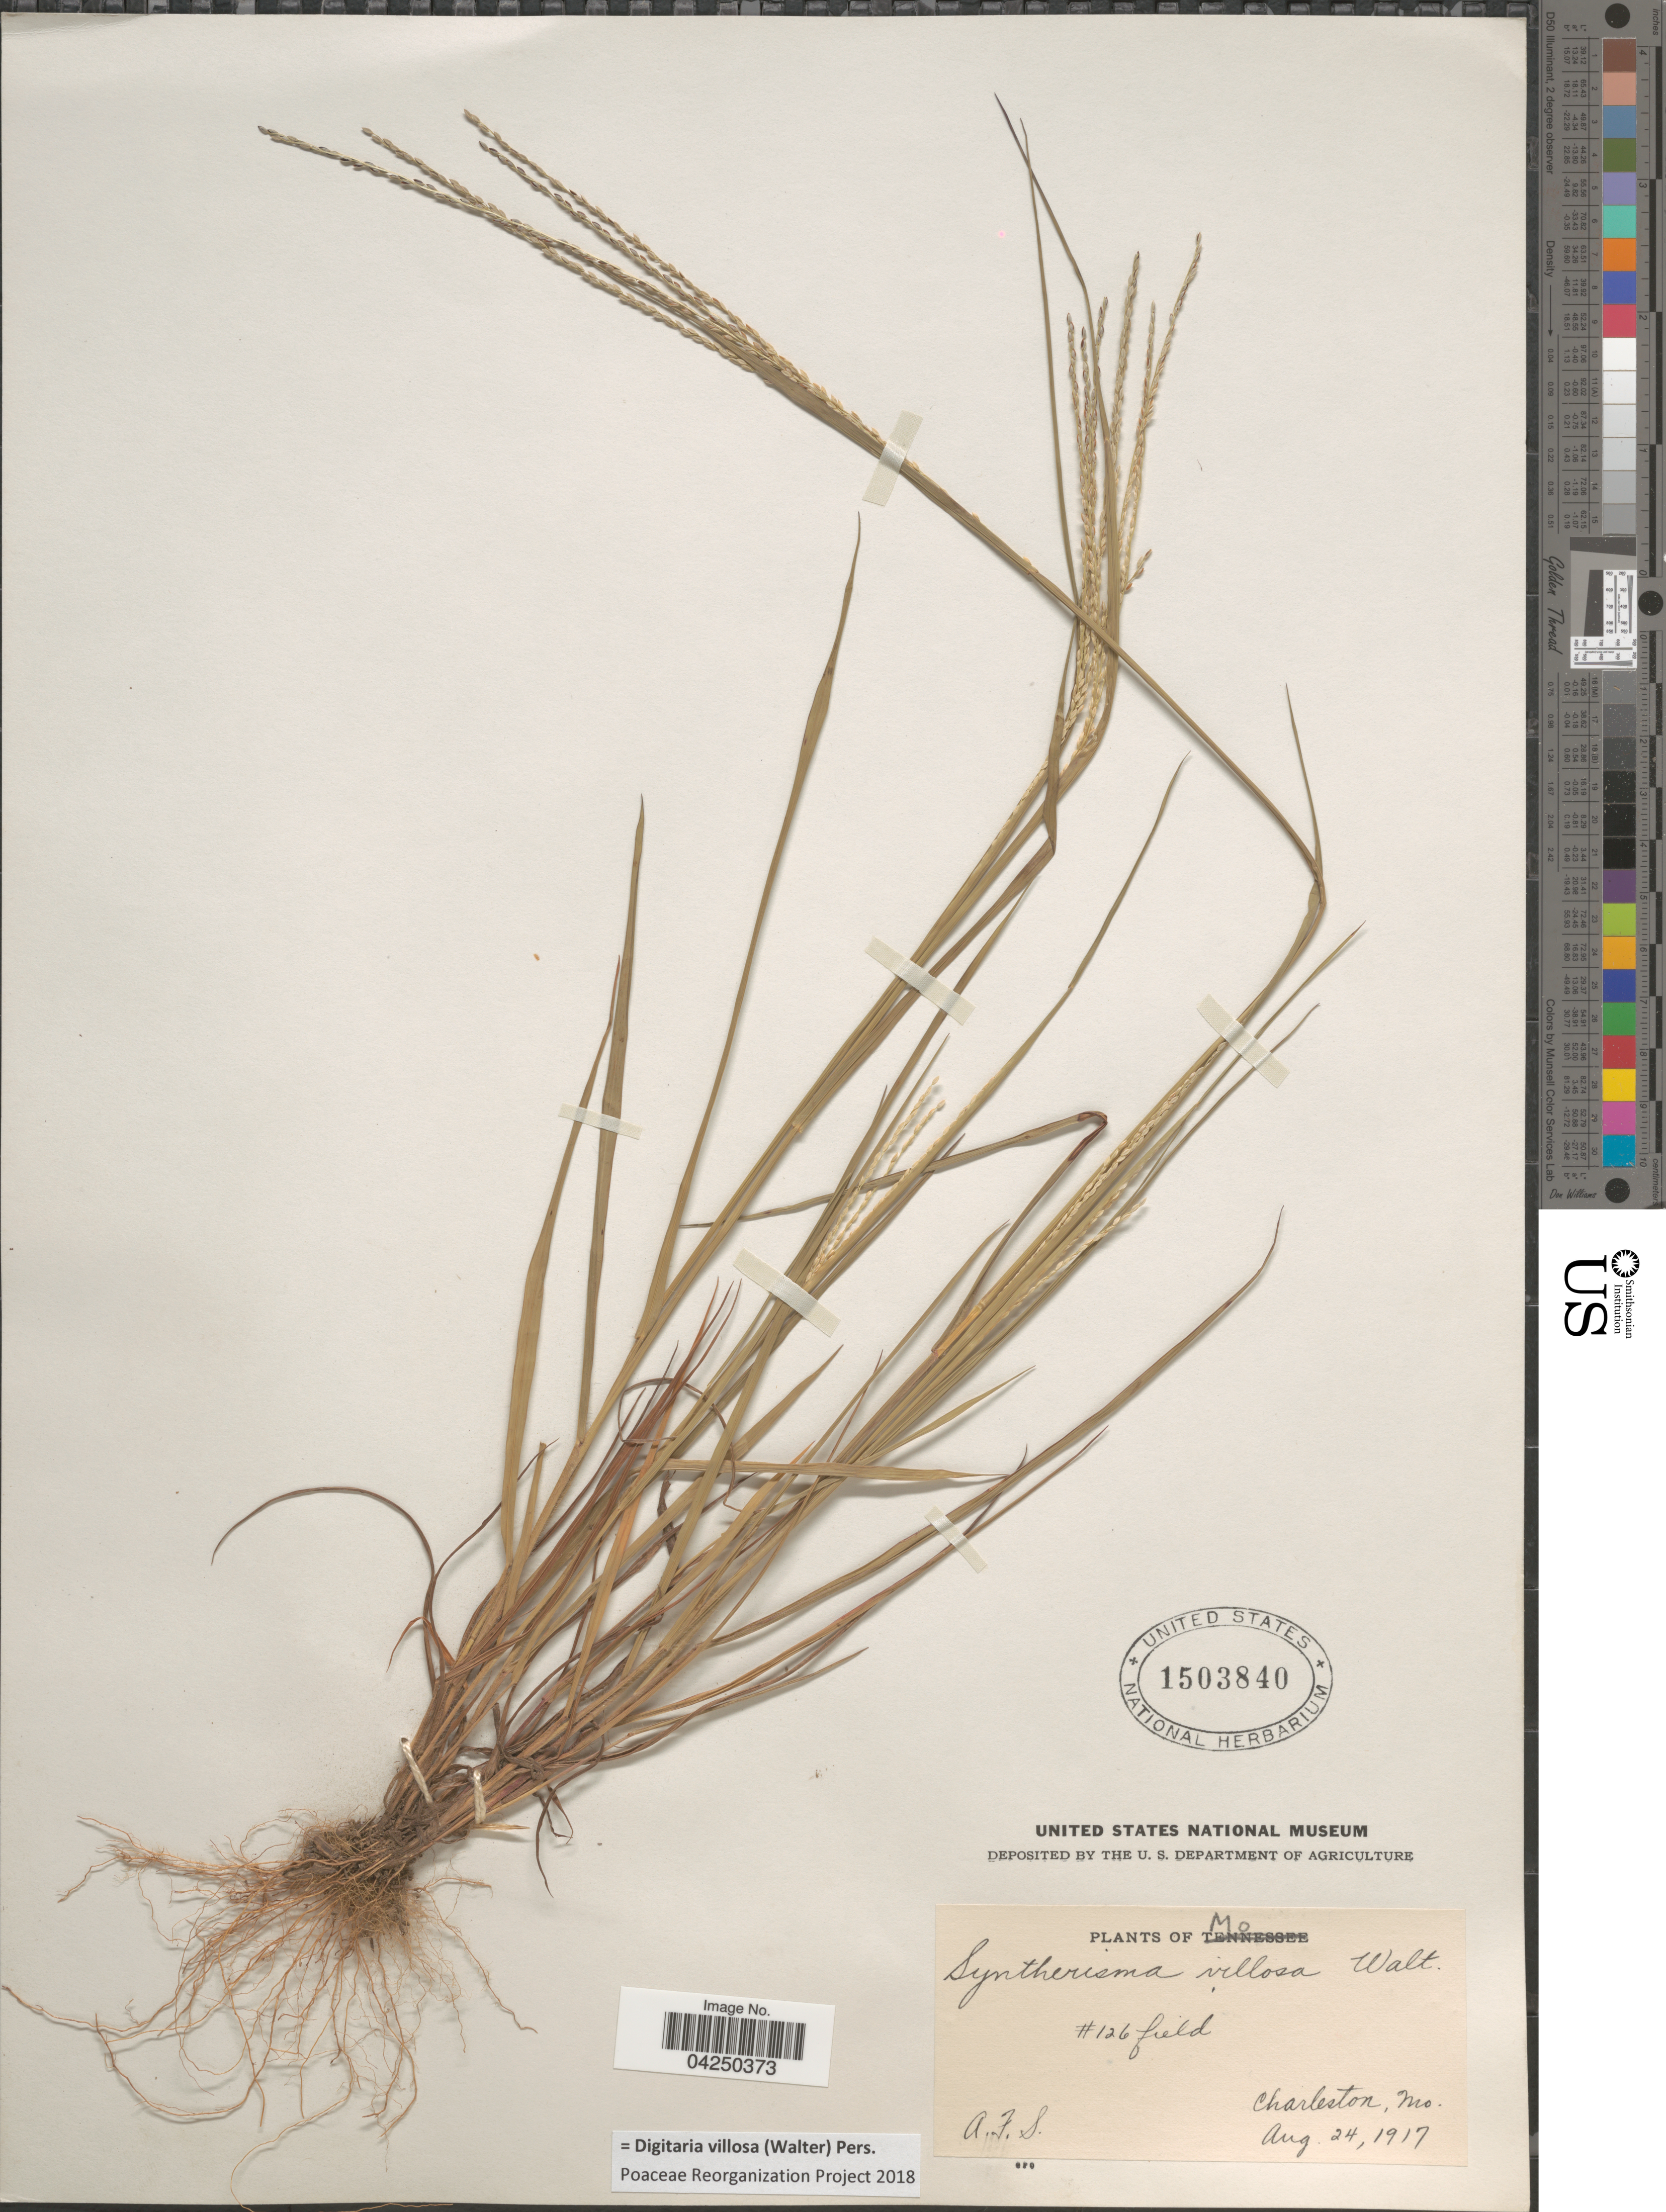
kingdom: Plantae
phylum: Tracheophyta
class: Liliopsida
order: Poales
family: Poaceae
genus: Digitaria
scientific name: Digitaria villosa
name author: (Walter) Pers.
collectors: A. F. S.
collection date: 1917-08-24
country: United States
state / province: Missouri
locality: #126 field Charleston.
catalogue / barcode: US 1503840